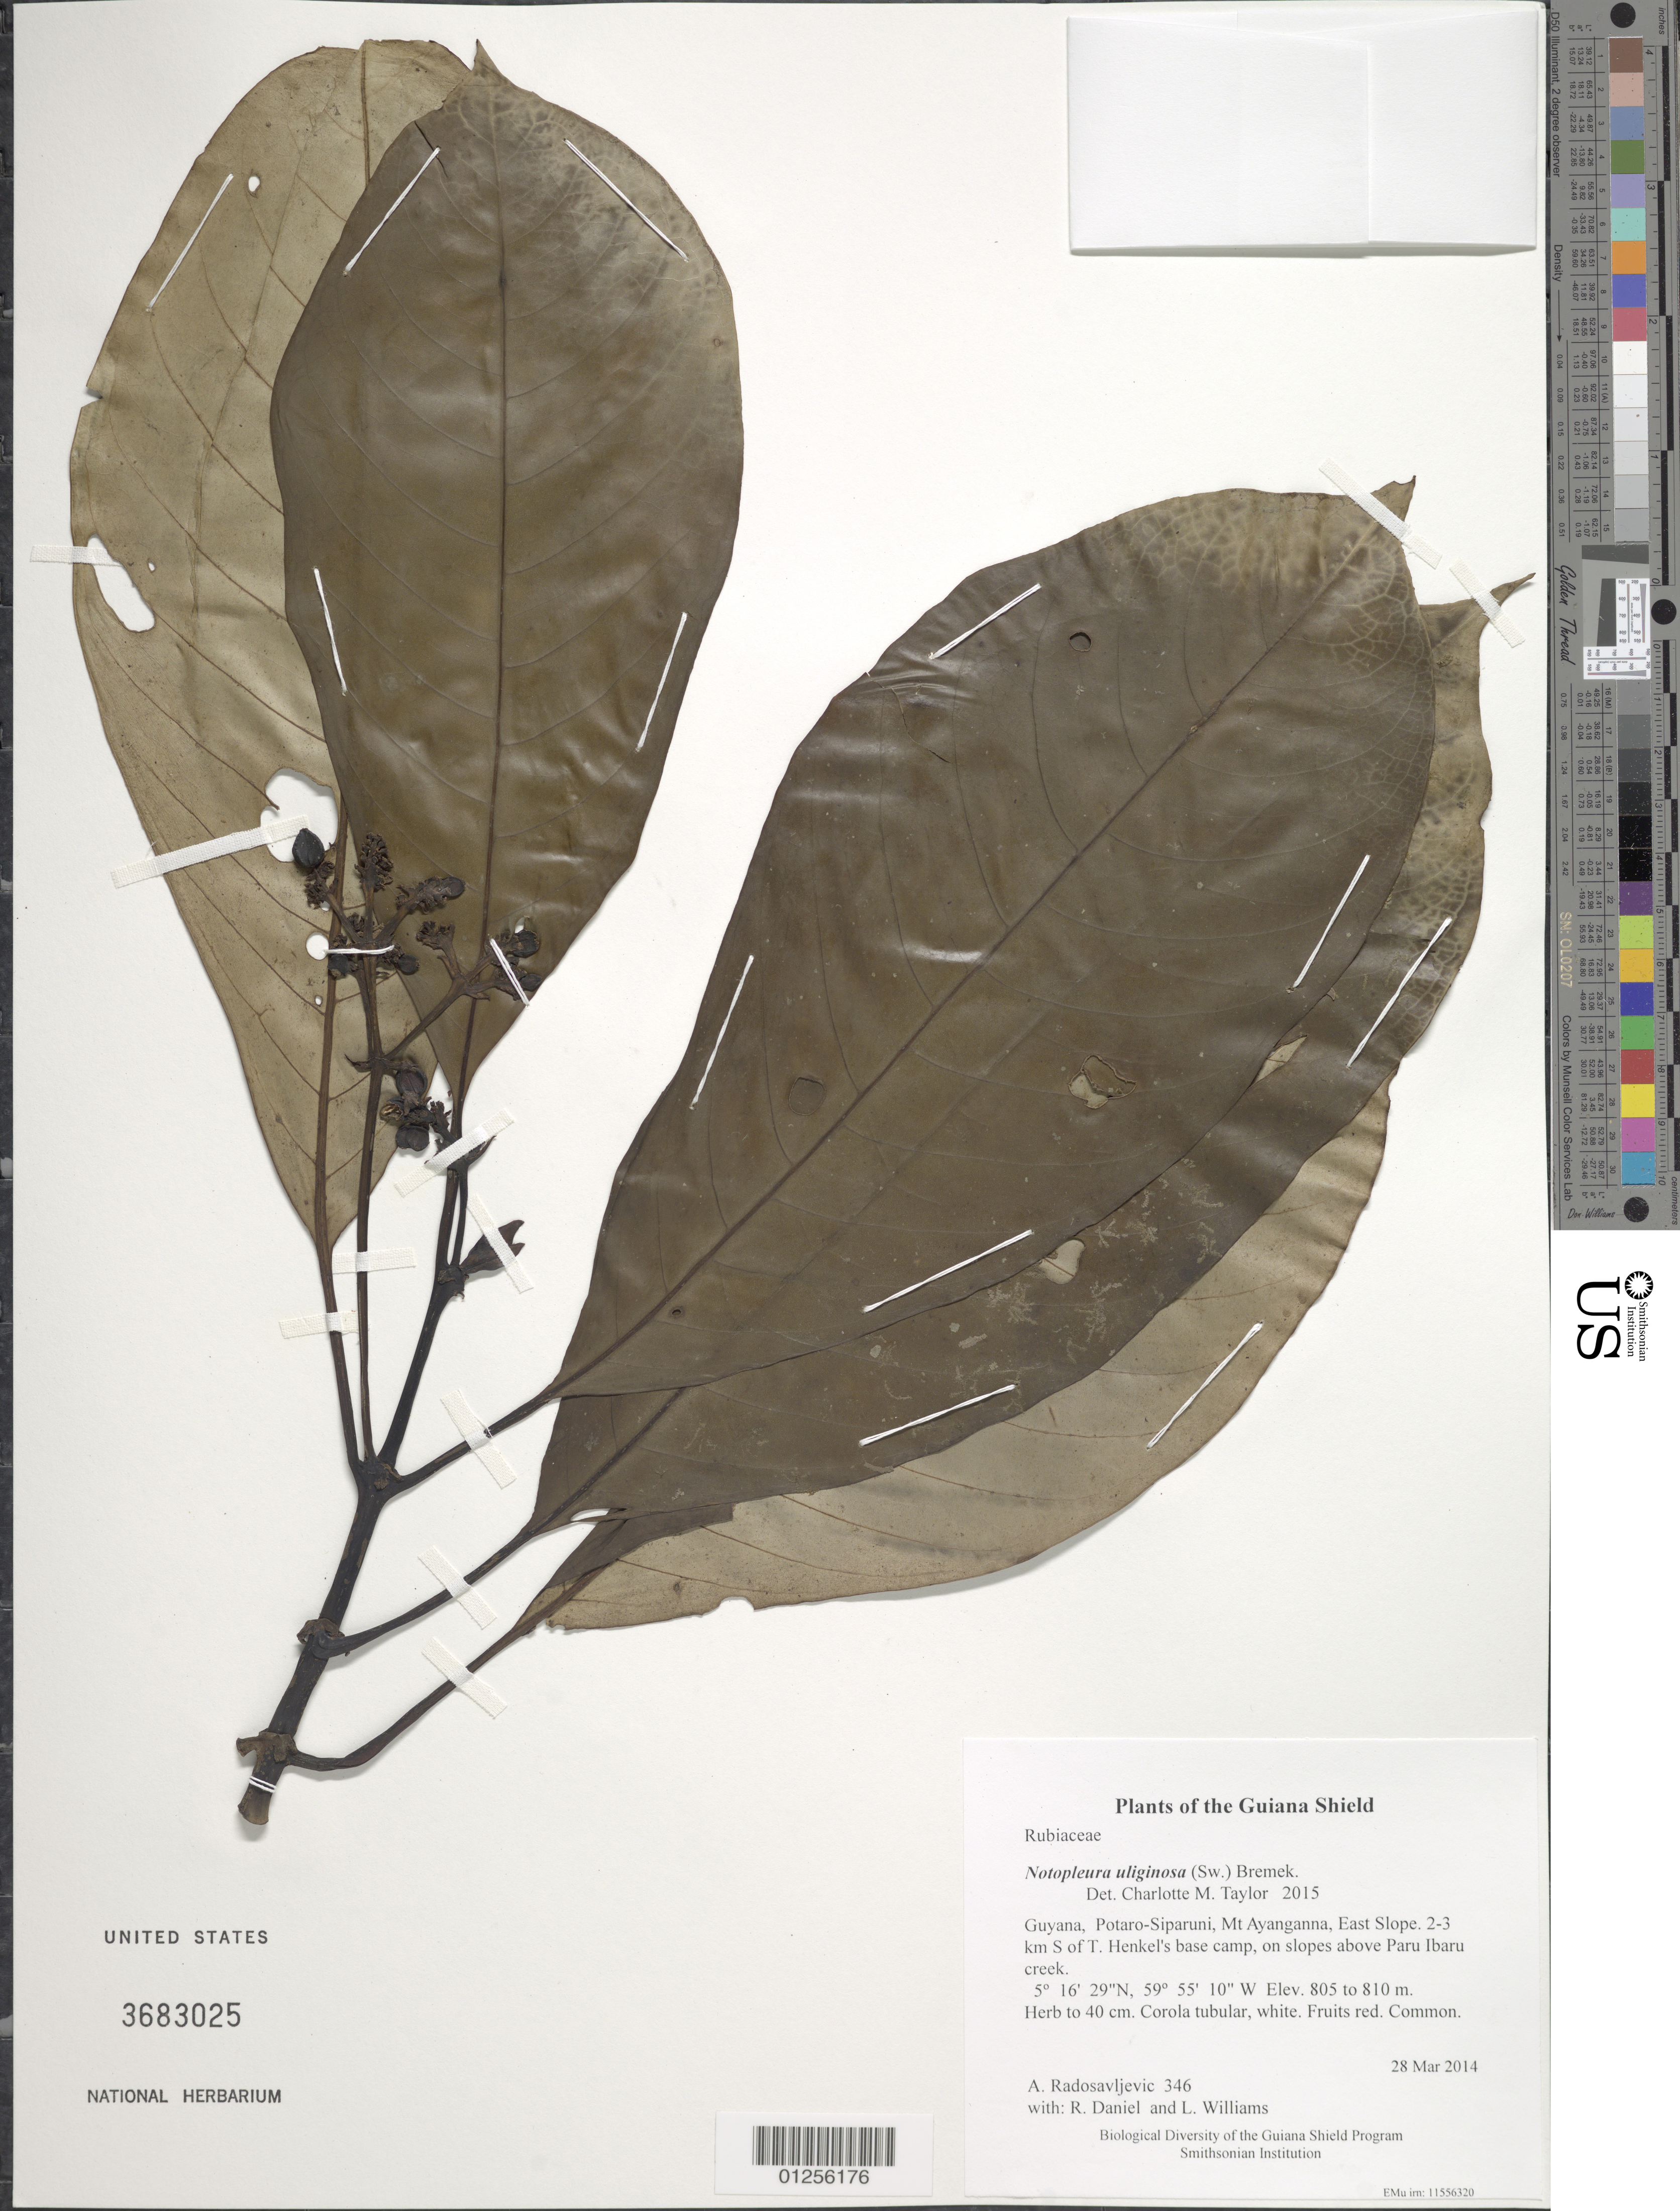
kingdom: Plantae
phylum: Tracheophyta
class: Magnoliopsida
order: Gentianales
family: Rubiaceae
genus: Notopleura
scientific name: Notopleura uliginosa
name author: (Sw.) Bremek.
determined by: Taylor, Charlotte M.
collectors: A. Radosavljevic, R. Daniel & L. Williams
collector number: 346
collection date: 2014-03-28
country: Guyana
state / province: Potaro-Siparuni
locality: Mt Ayanganna, East Slope. 2-3 km S of T. Henkel's base camp, on slopes above Paru Ibaru creek.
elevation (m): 805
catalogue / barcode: US 3683025